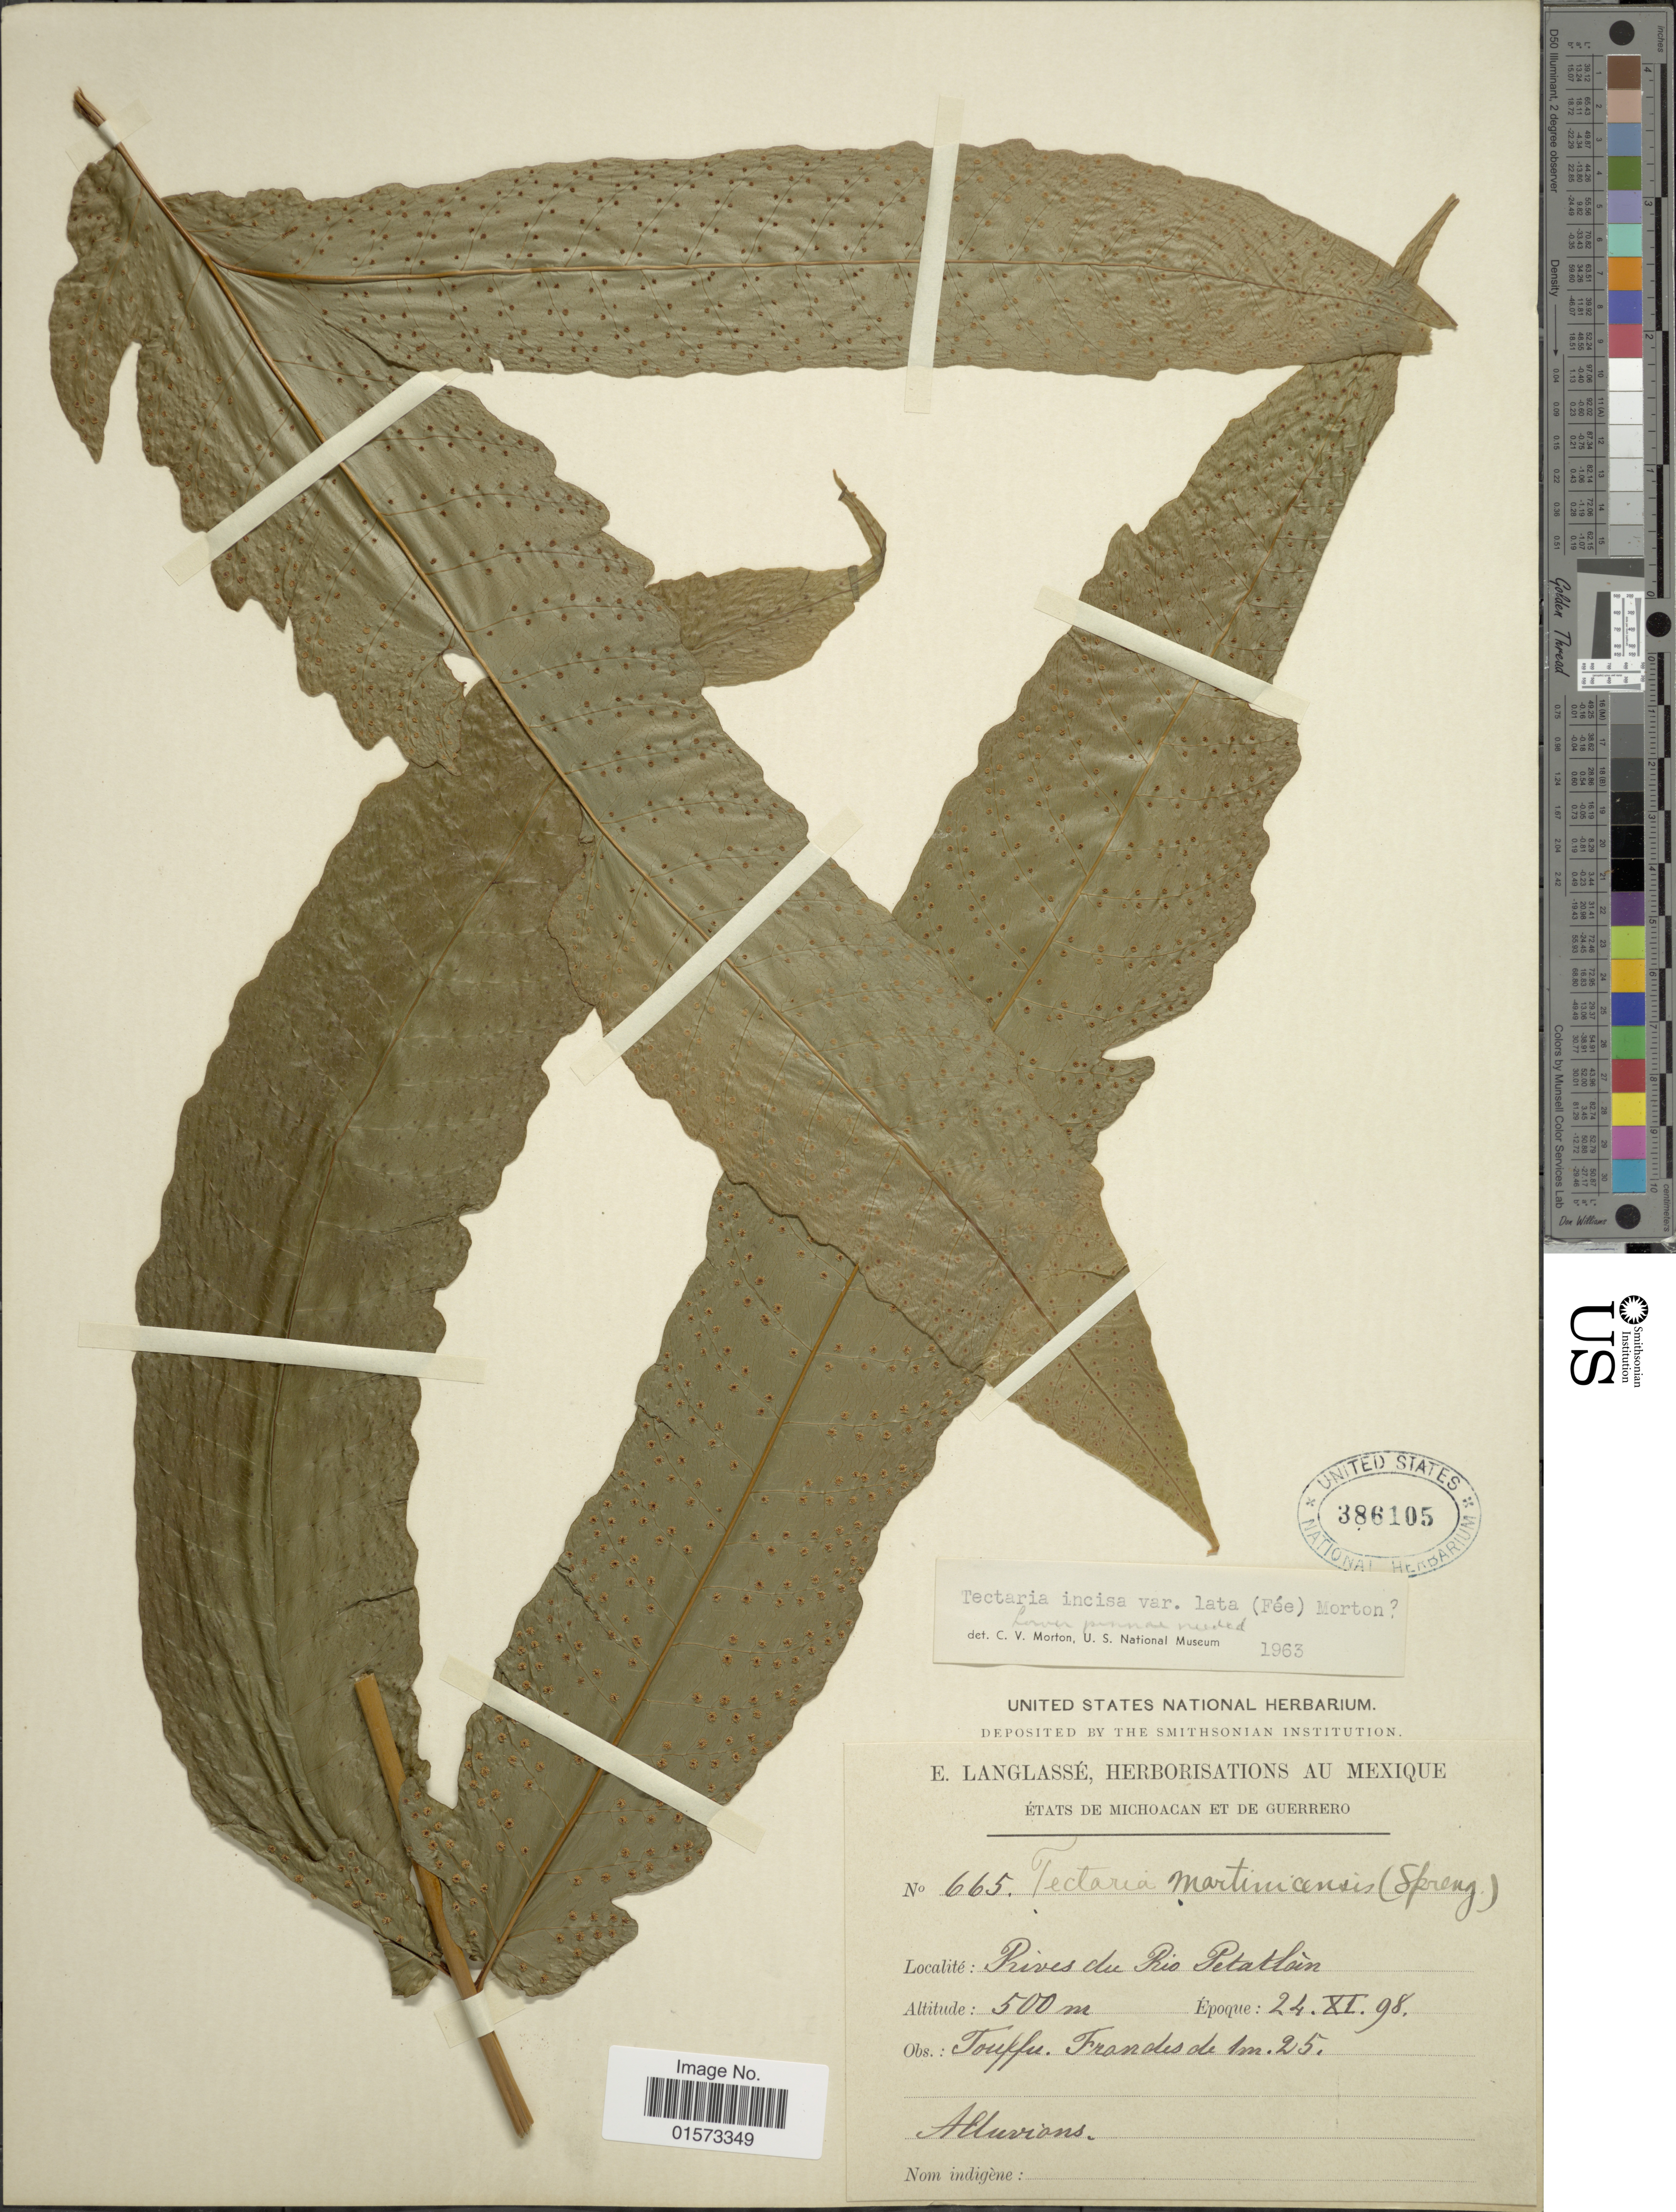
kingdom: Plantae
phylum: Tracheophyta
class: Polypodiopsida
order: Polypodiales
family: Tectariaceae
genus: Tectaria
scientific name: Tectaria incisa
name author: Cav.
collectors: E. Langlassé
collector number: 665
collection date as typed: Transcribed d/m/y: 24/11/98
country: Mexico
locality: Etats de Michoacan et de Guerrero. Prives du Rio Petatlan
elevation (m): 500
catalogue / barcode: US 386105